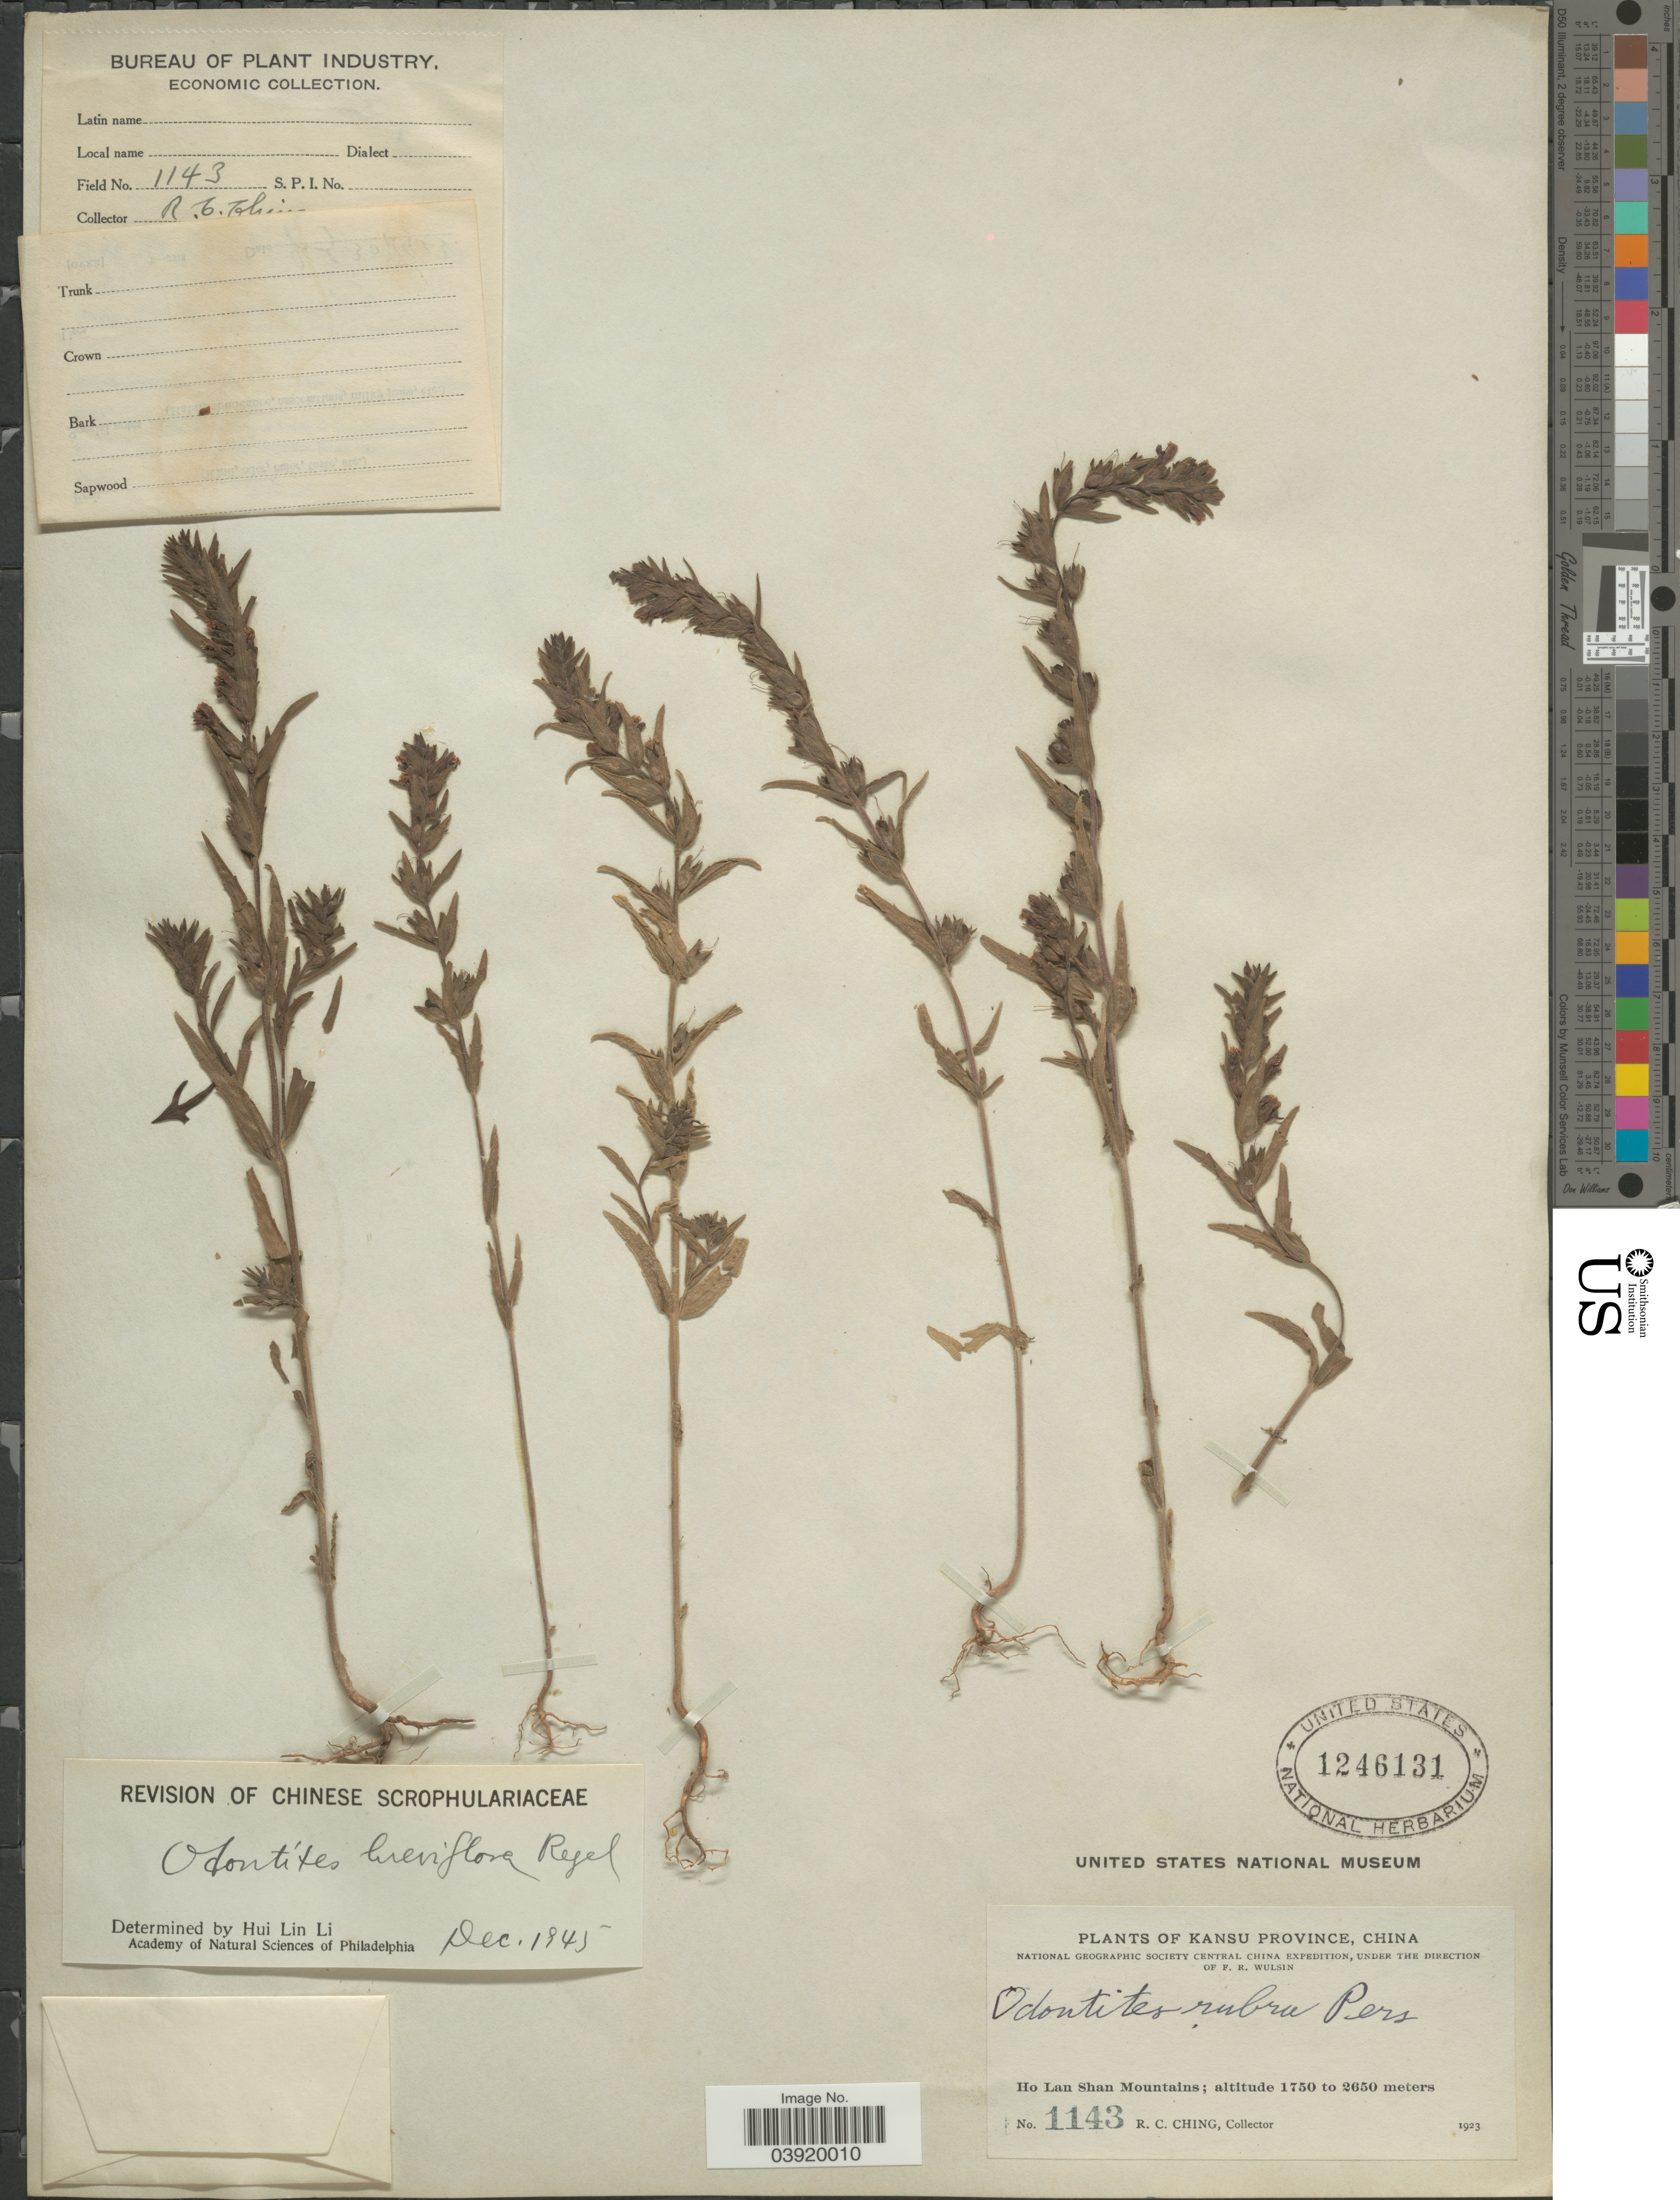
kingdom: Plantae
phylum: Tracheophyta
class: Magnoliopsida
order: Lamiales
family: Orobanchaceae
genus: Odontites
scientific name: Odontites breviflorus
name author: Regel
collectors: R. C. Ching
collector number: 1143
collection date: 1923-07-30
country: China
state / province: Gansu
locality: Kansu Province. Ho Lan Shan Mountains.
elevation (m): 1750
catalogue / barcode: US 1246131